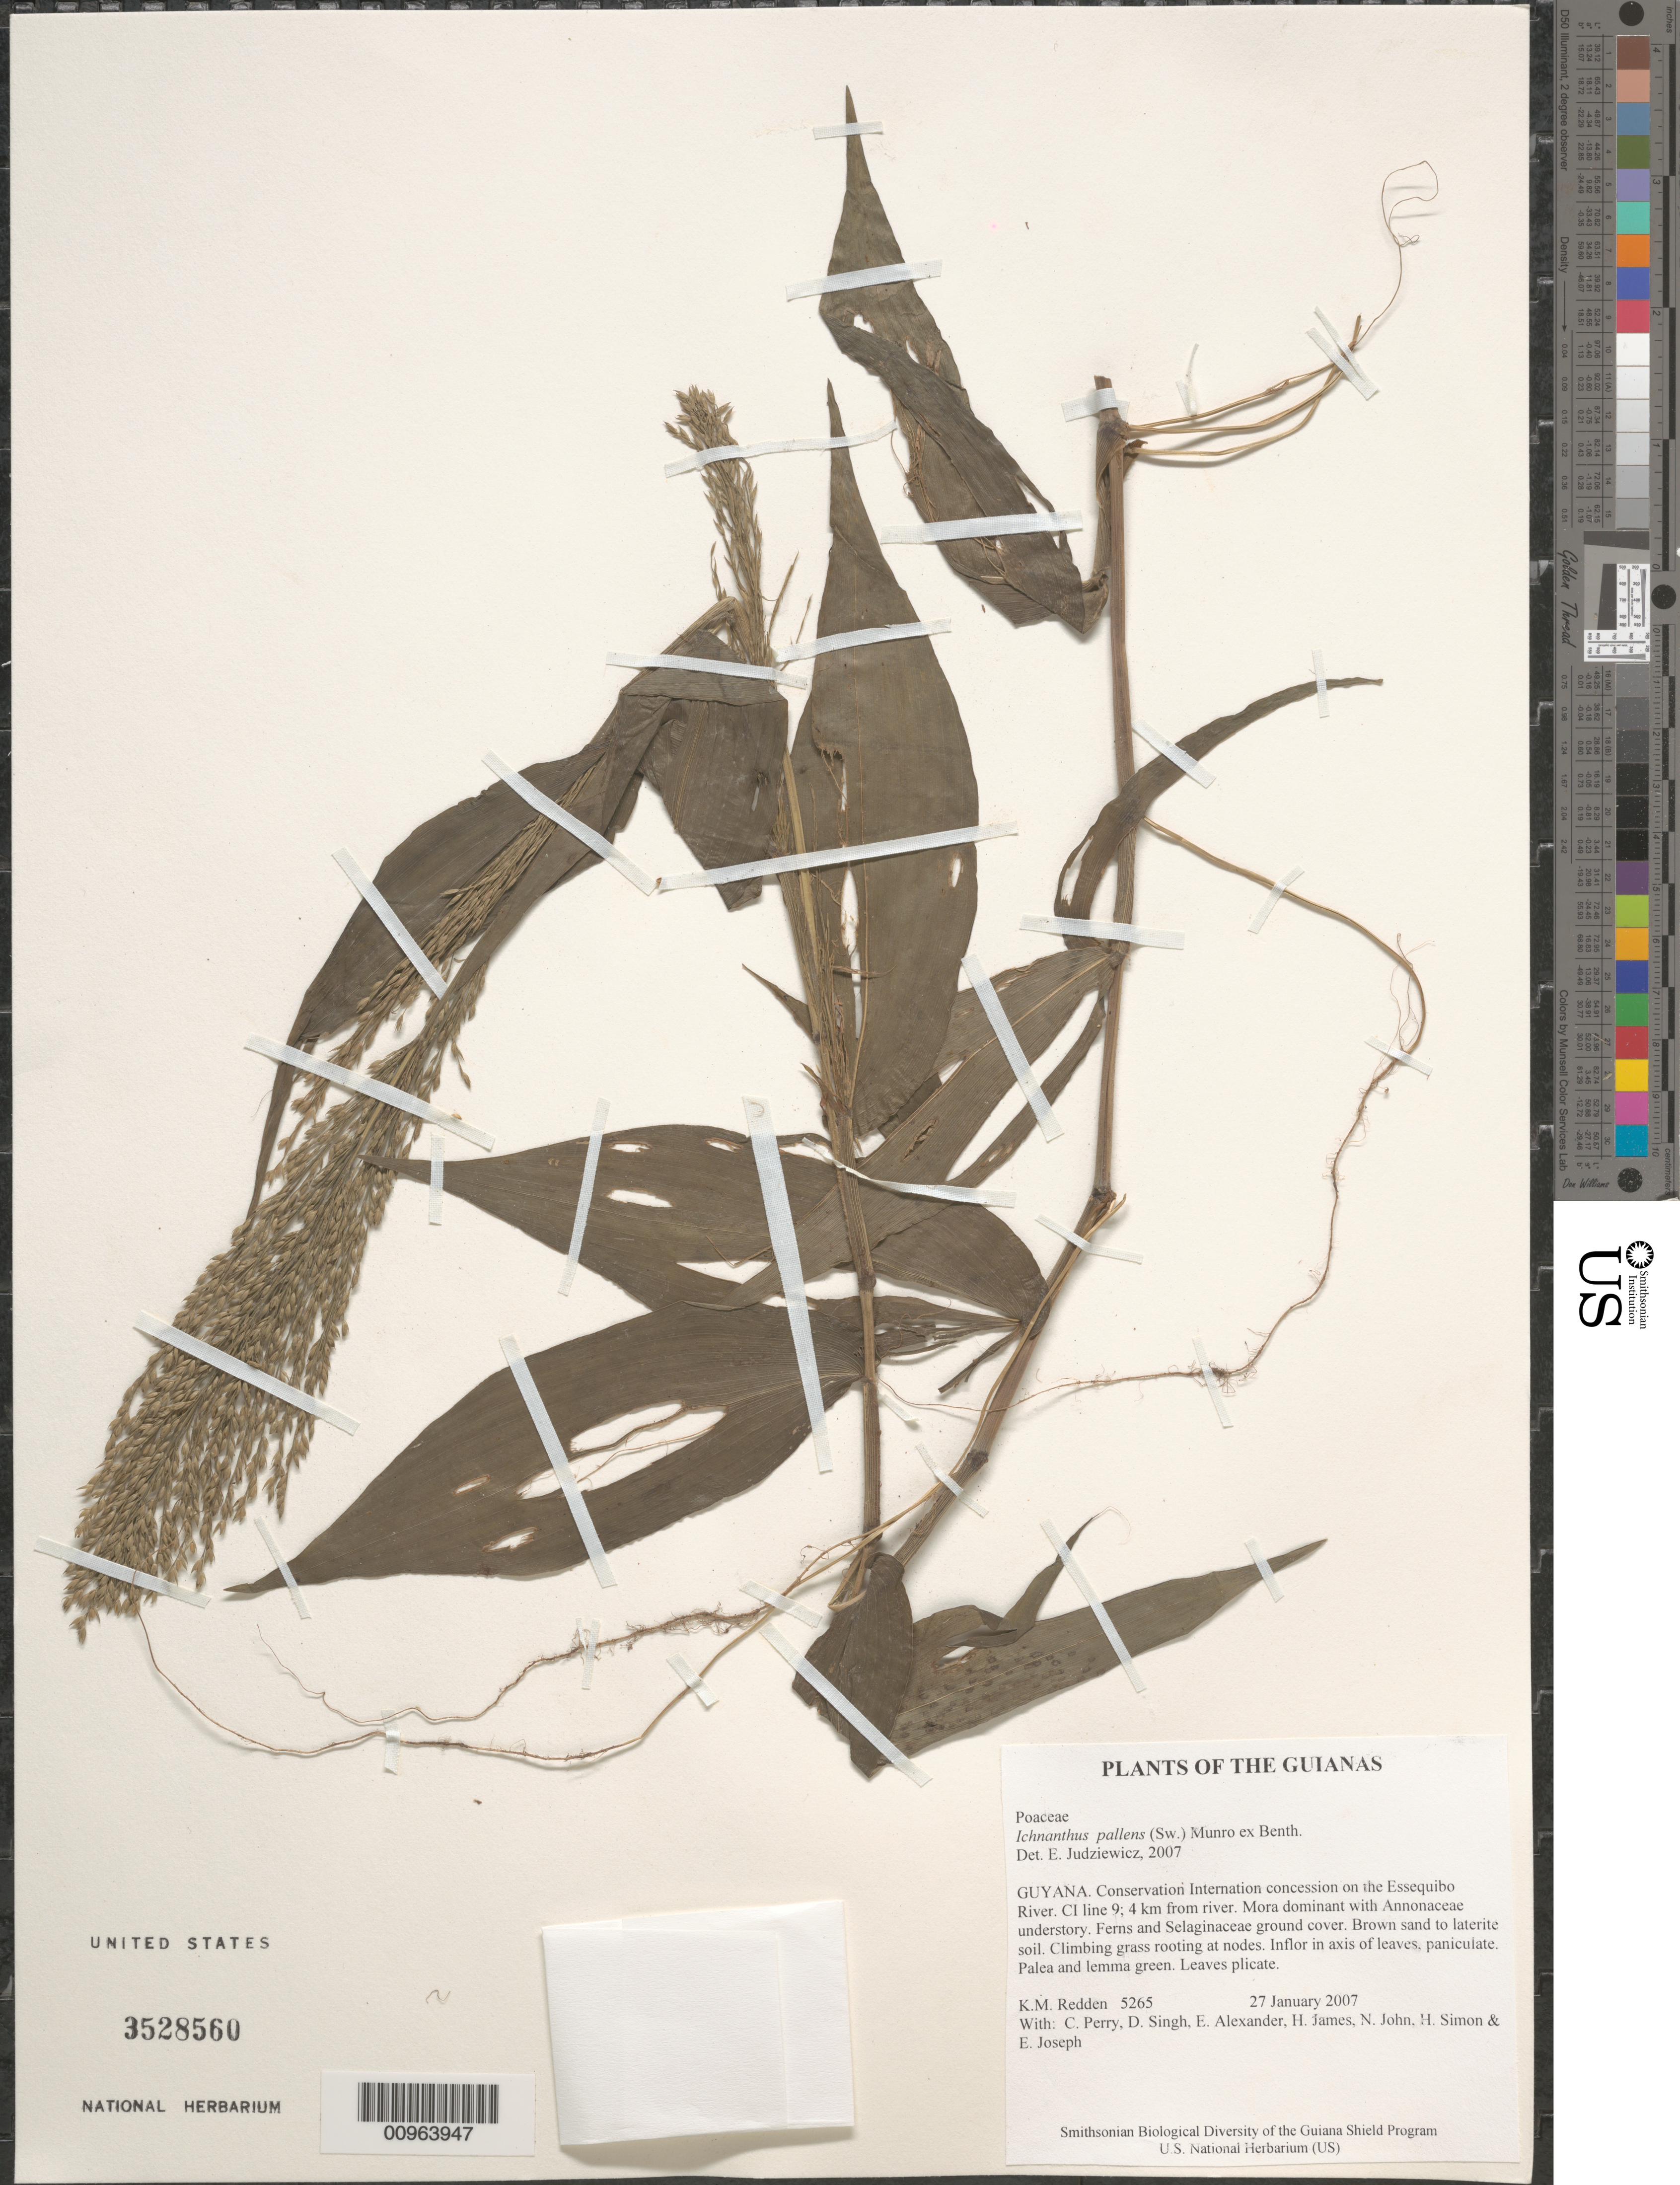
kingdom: Plantae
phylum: Tracheophyta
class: Liliopsida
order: Poales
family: Poaceae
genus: Ichnanthus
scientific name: Ichnanthus pallens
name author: (Sw.) Munro ex Benth.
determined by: Judziewicz, E. J.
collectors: K. M. Redden, C. Perry, D. Singh, E. Alexander, H. James, N. John, H. Simon & E. Joseph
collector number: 5265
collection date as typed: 27 January 2007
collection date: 2007-01-27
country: Guyana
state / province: U. Takutu-U. Essequibo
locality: Conservation International concession on the Essequibo River. CI line 9; 4 km from river.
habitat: Mora dominant with Annonaceae understory. Ferns and Selaginaceae ground cover. Brown sand to laterite soil.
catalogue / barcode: US 3528560